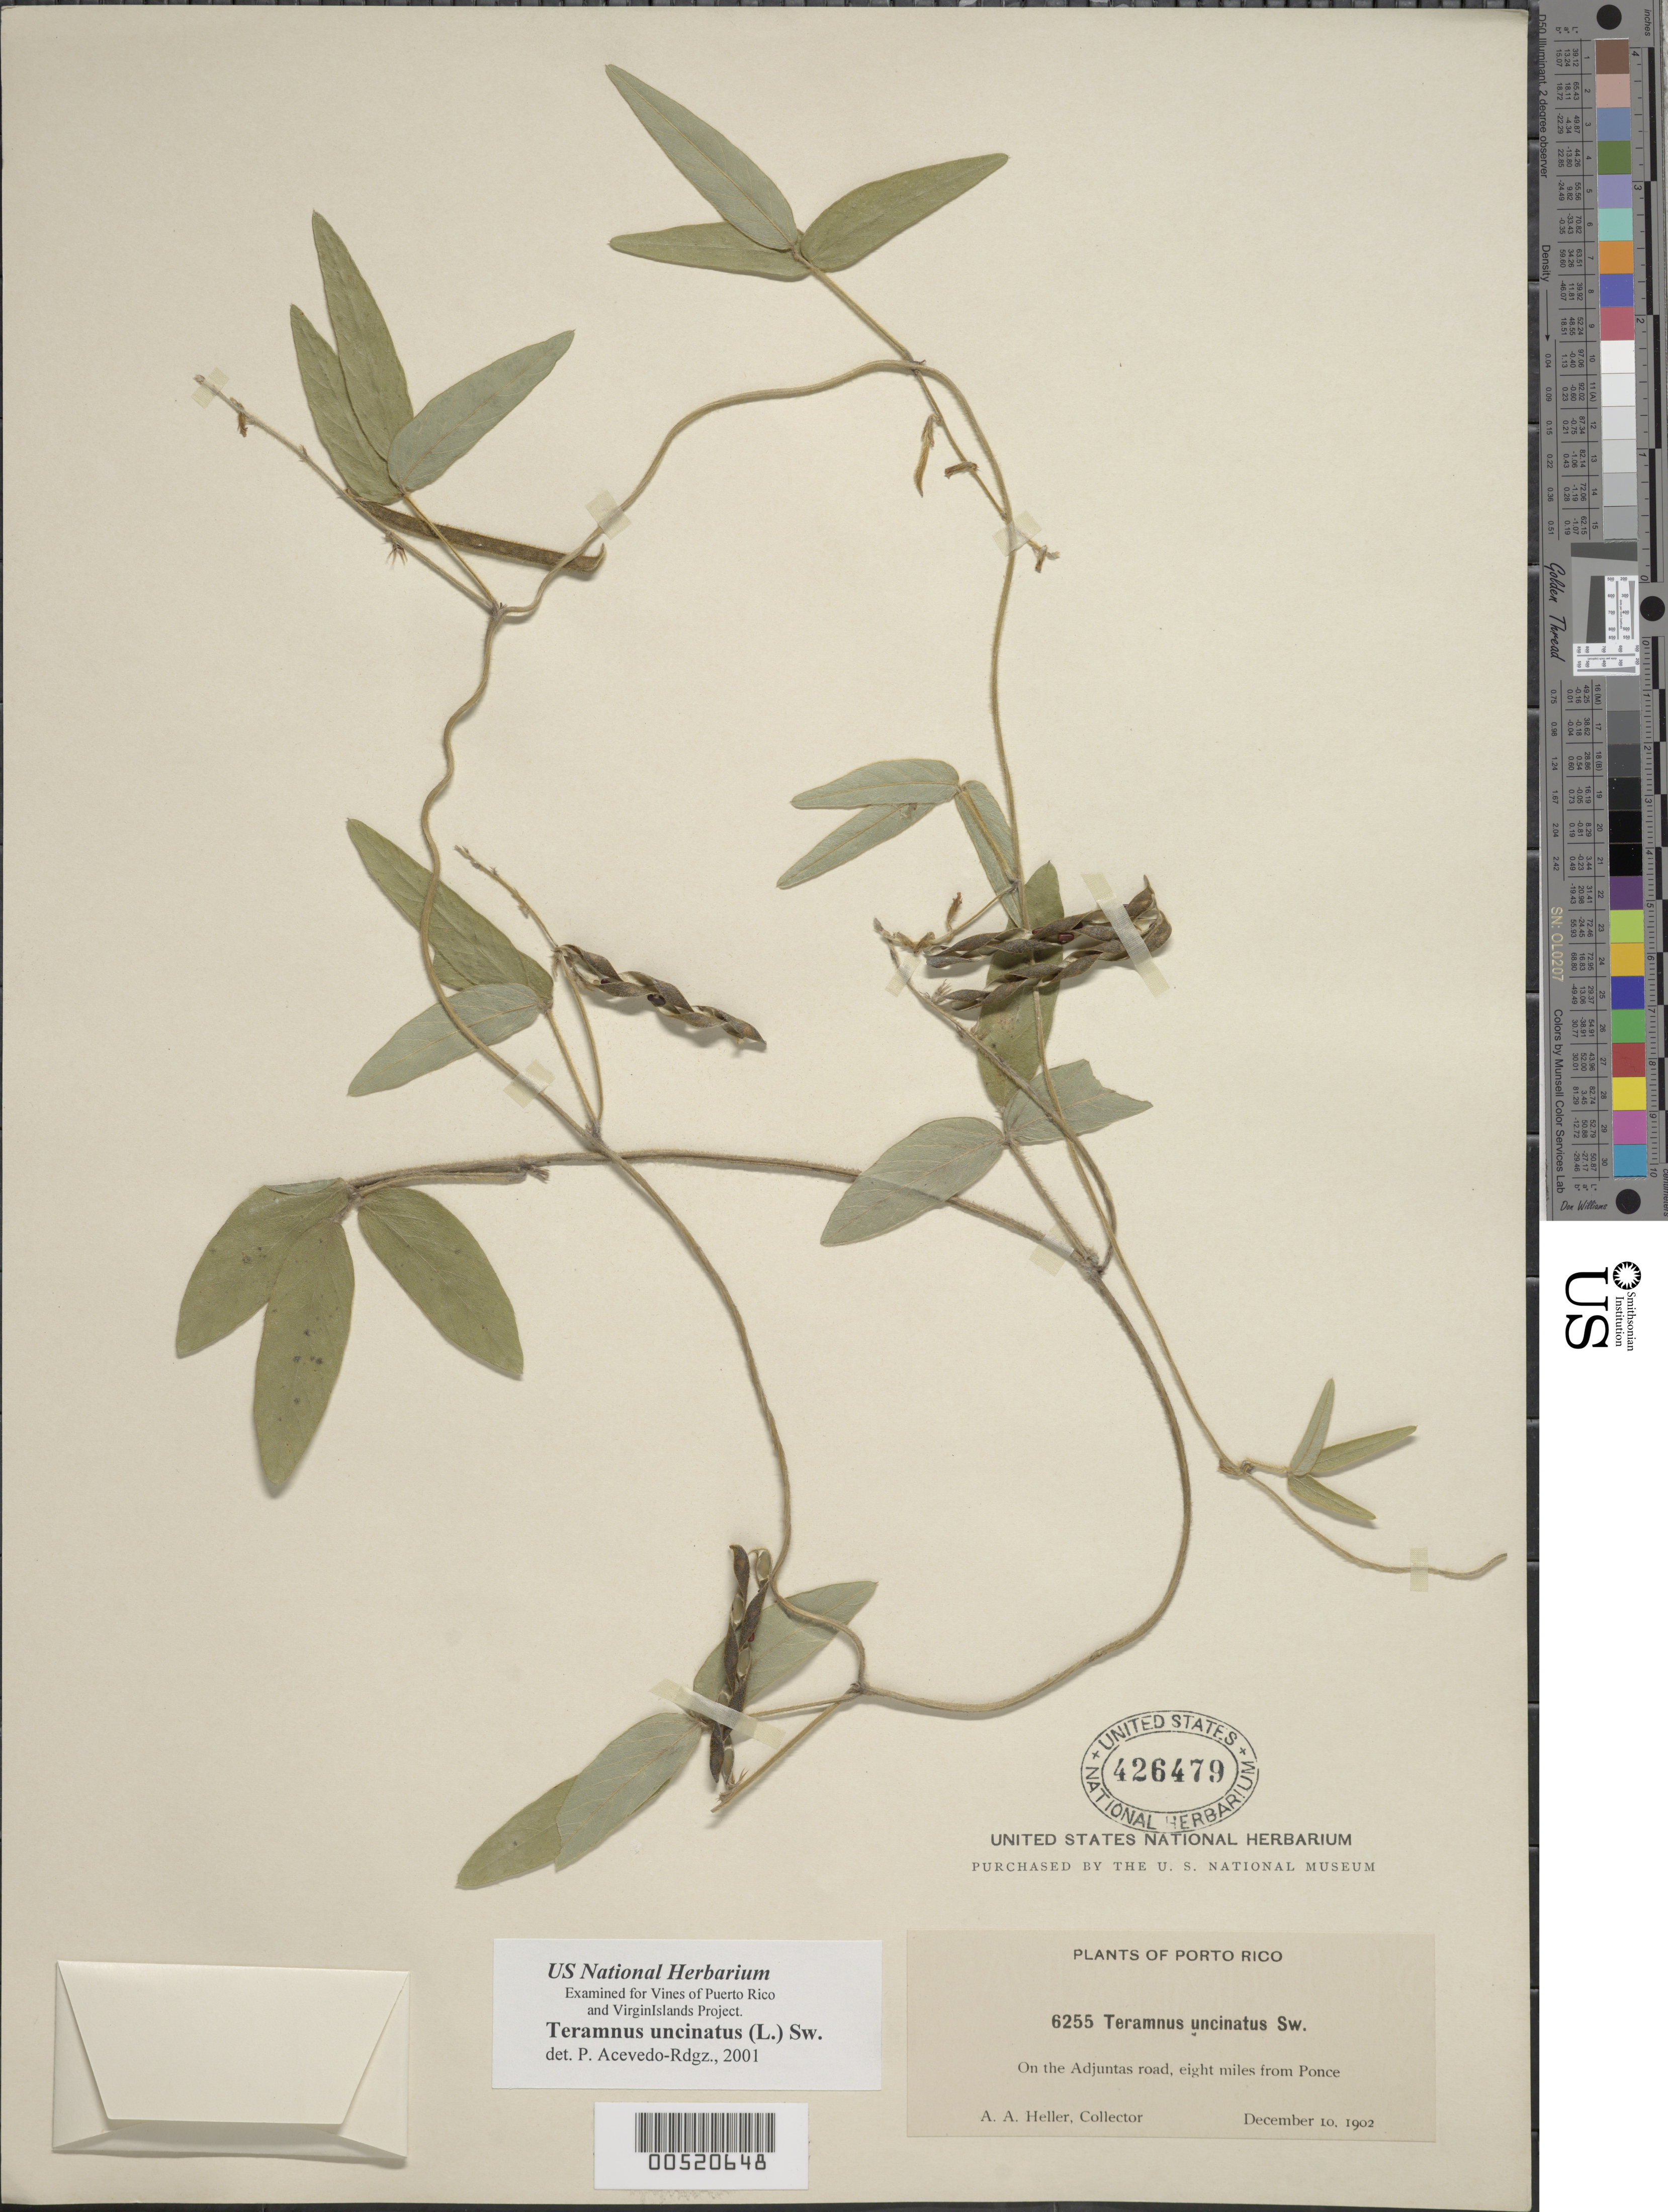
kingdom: Plantae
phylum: Tracheophyta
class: Magnoliopsida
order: Fabales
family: Fabaceae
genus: Teramnus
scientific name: Teramnus uncinatus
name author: (L.) Sw.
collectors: -- Heller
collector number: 6255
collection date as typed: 10 Dec 1902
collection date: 1902-12-10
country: Puerto Rico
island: Greater Antilles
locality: On the Adjuntas Road, 8 mi. from Ponce.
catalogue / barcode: US 426479